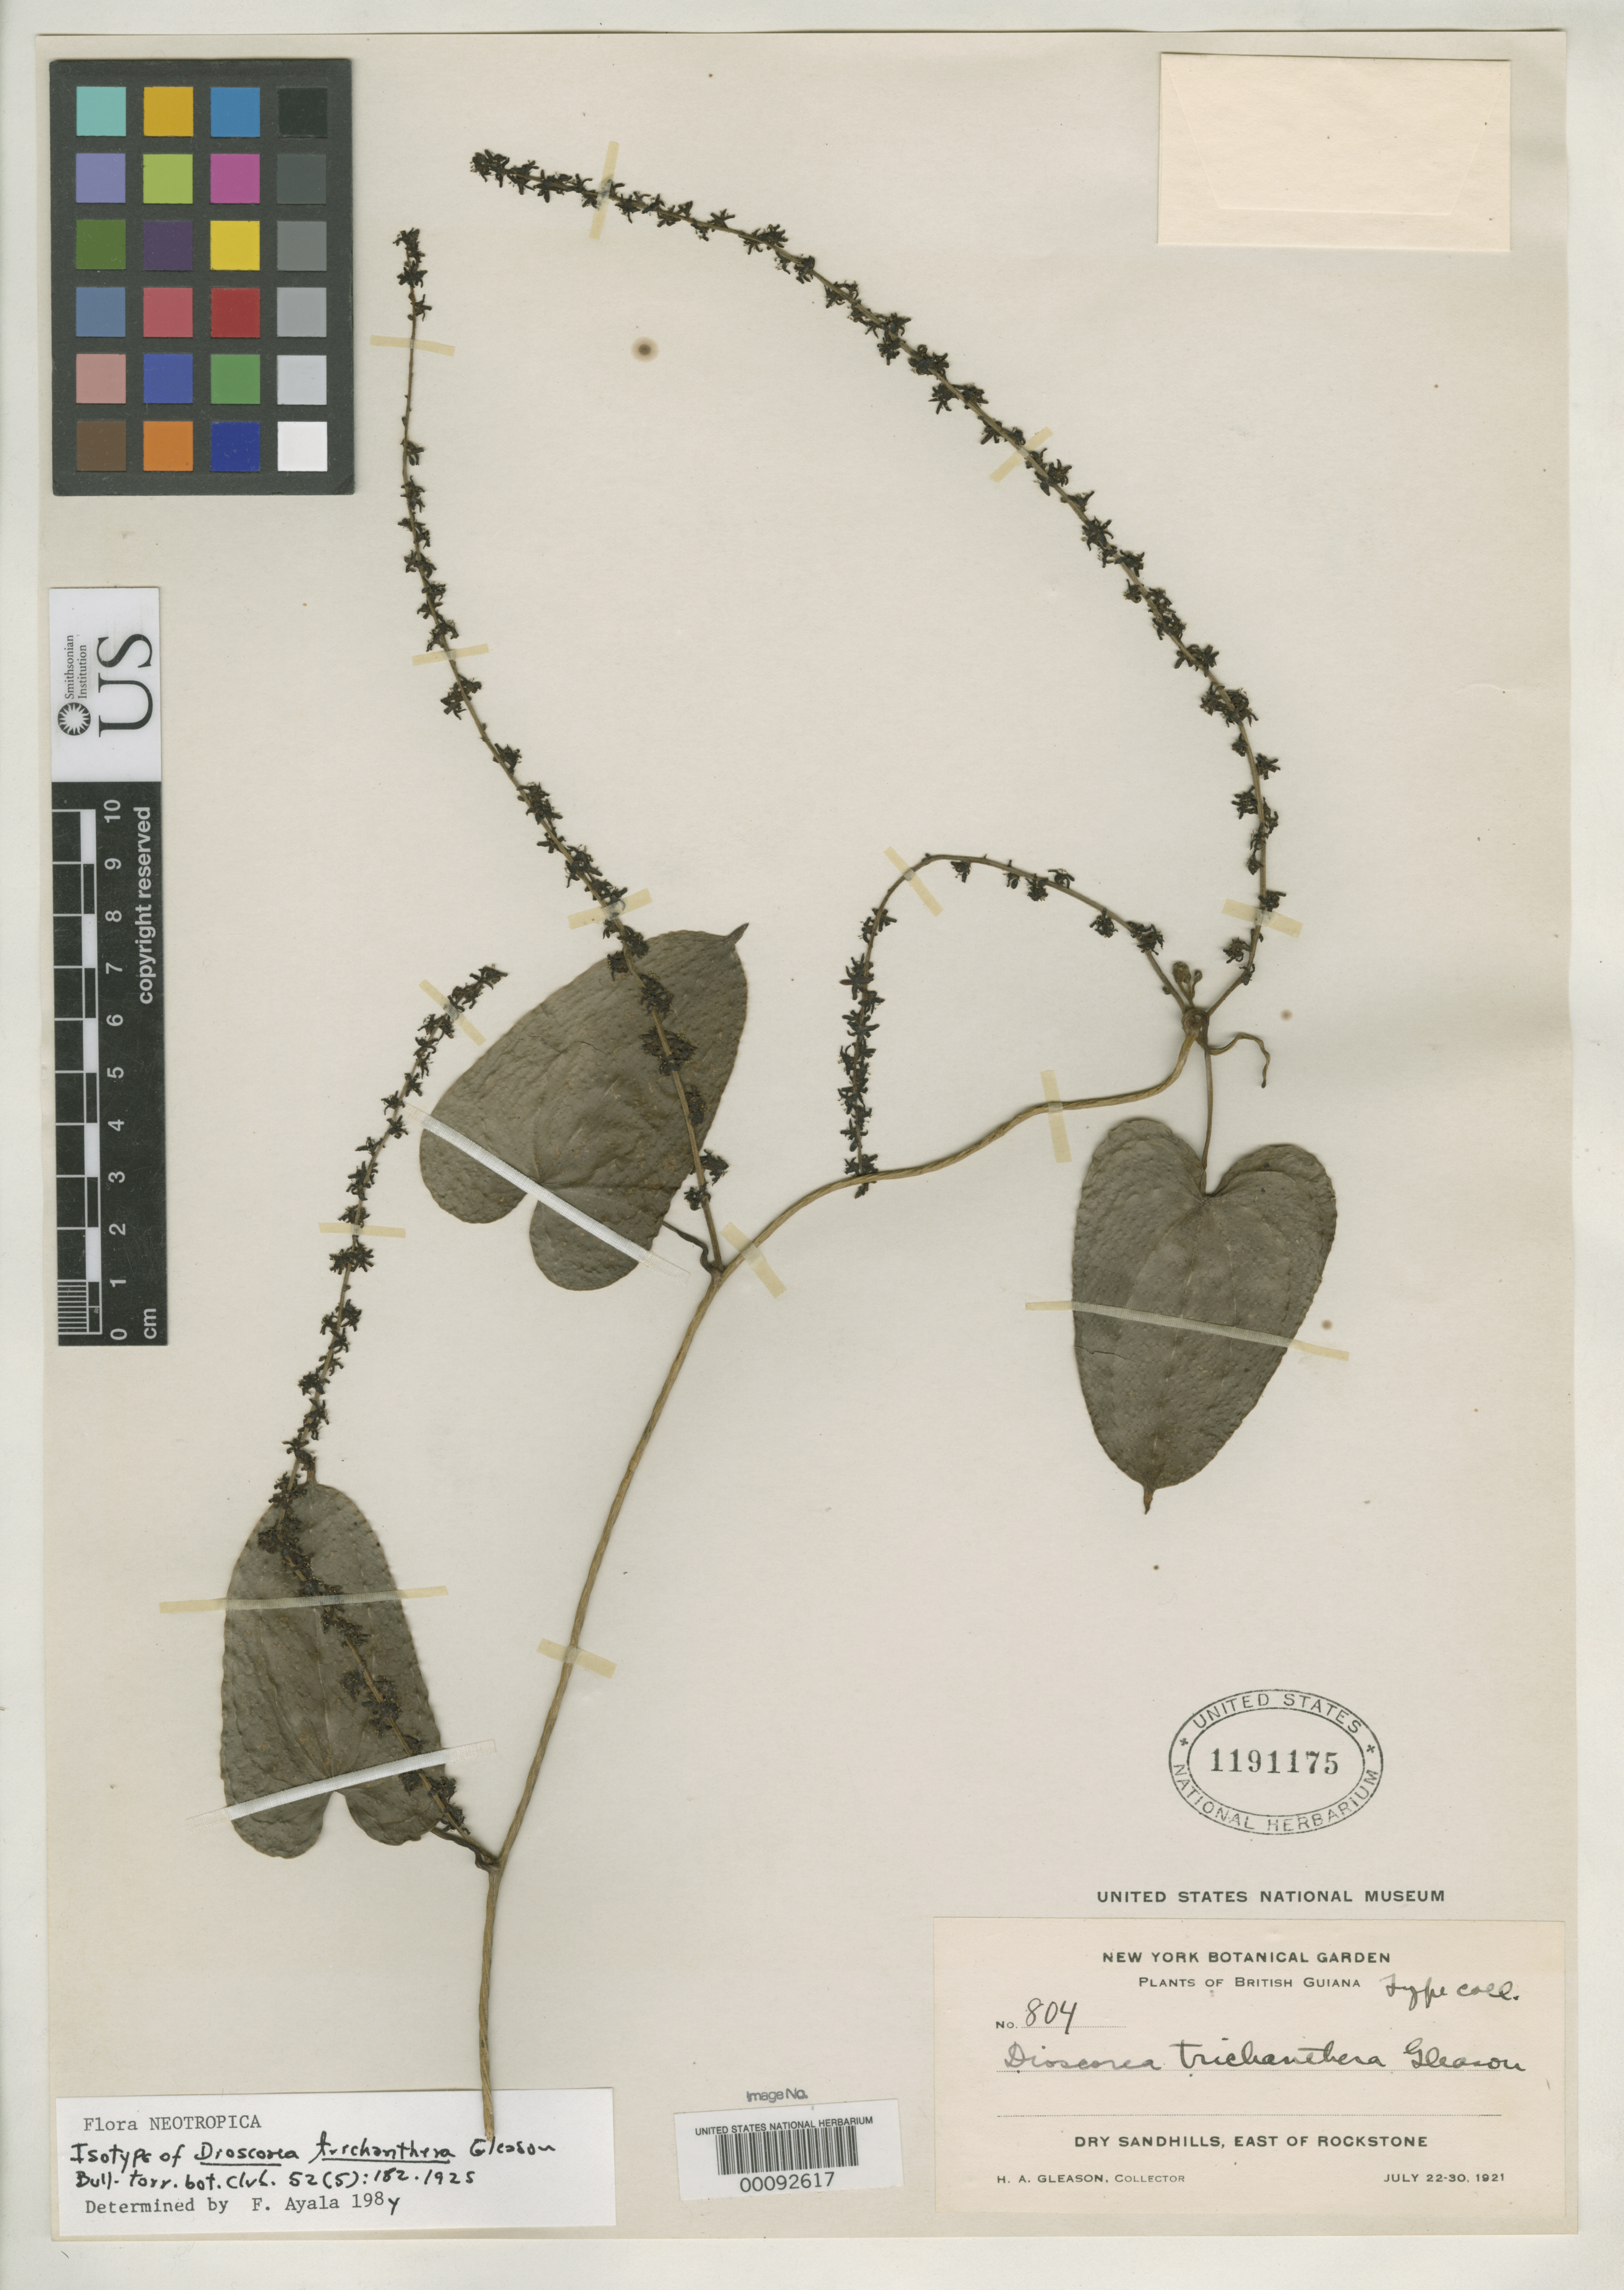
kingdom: Plantae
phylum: Tracheophyta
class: Liliopsida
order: Dioscoreales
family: Dioscoreaceae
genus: Dioscorea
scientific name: Dioscorea trichanthera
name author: Gleason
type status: Isotype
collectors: H. A. Gleason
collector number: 804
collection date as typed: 22 Jul 1921 to 30 Jul 1921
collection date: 1921-07-22/1921-07-30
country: Guyana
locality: East of Rockstone.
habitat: Dry sandhills.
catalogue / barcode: US 1191175